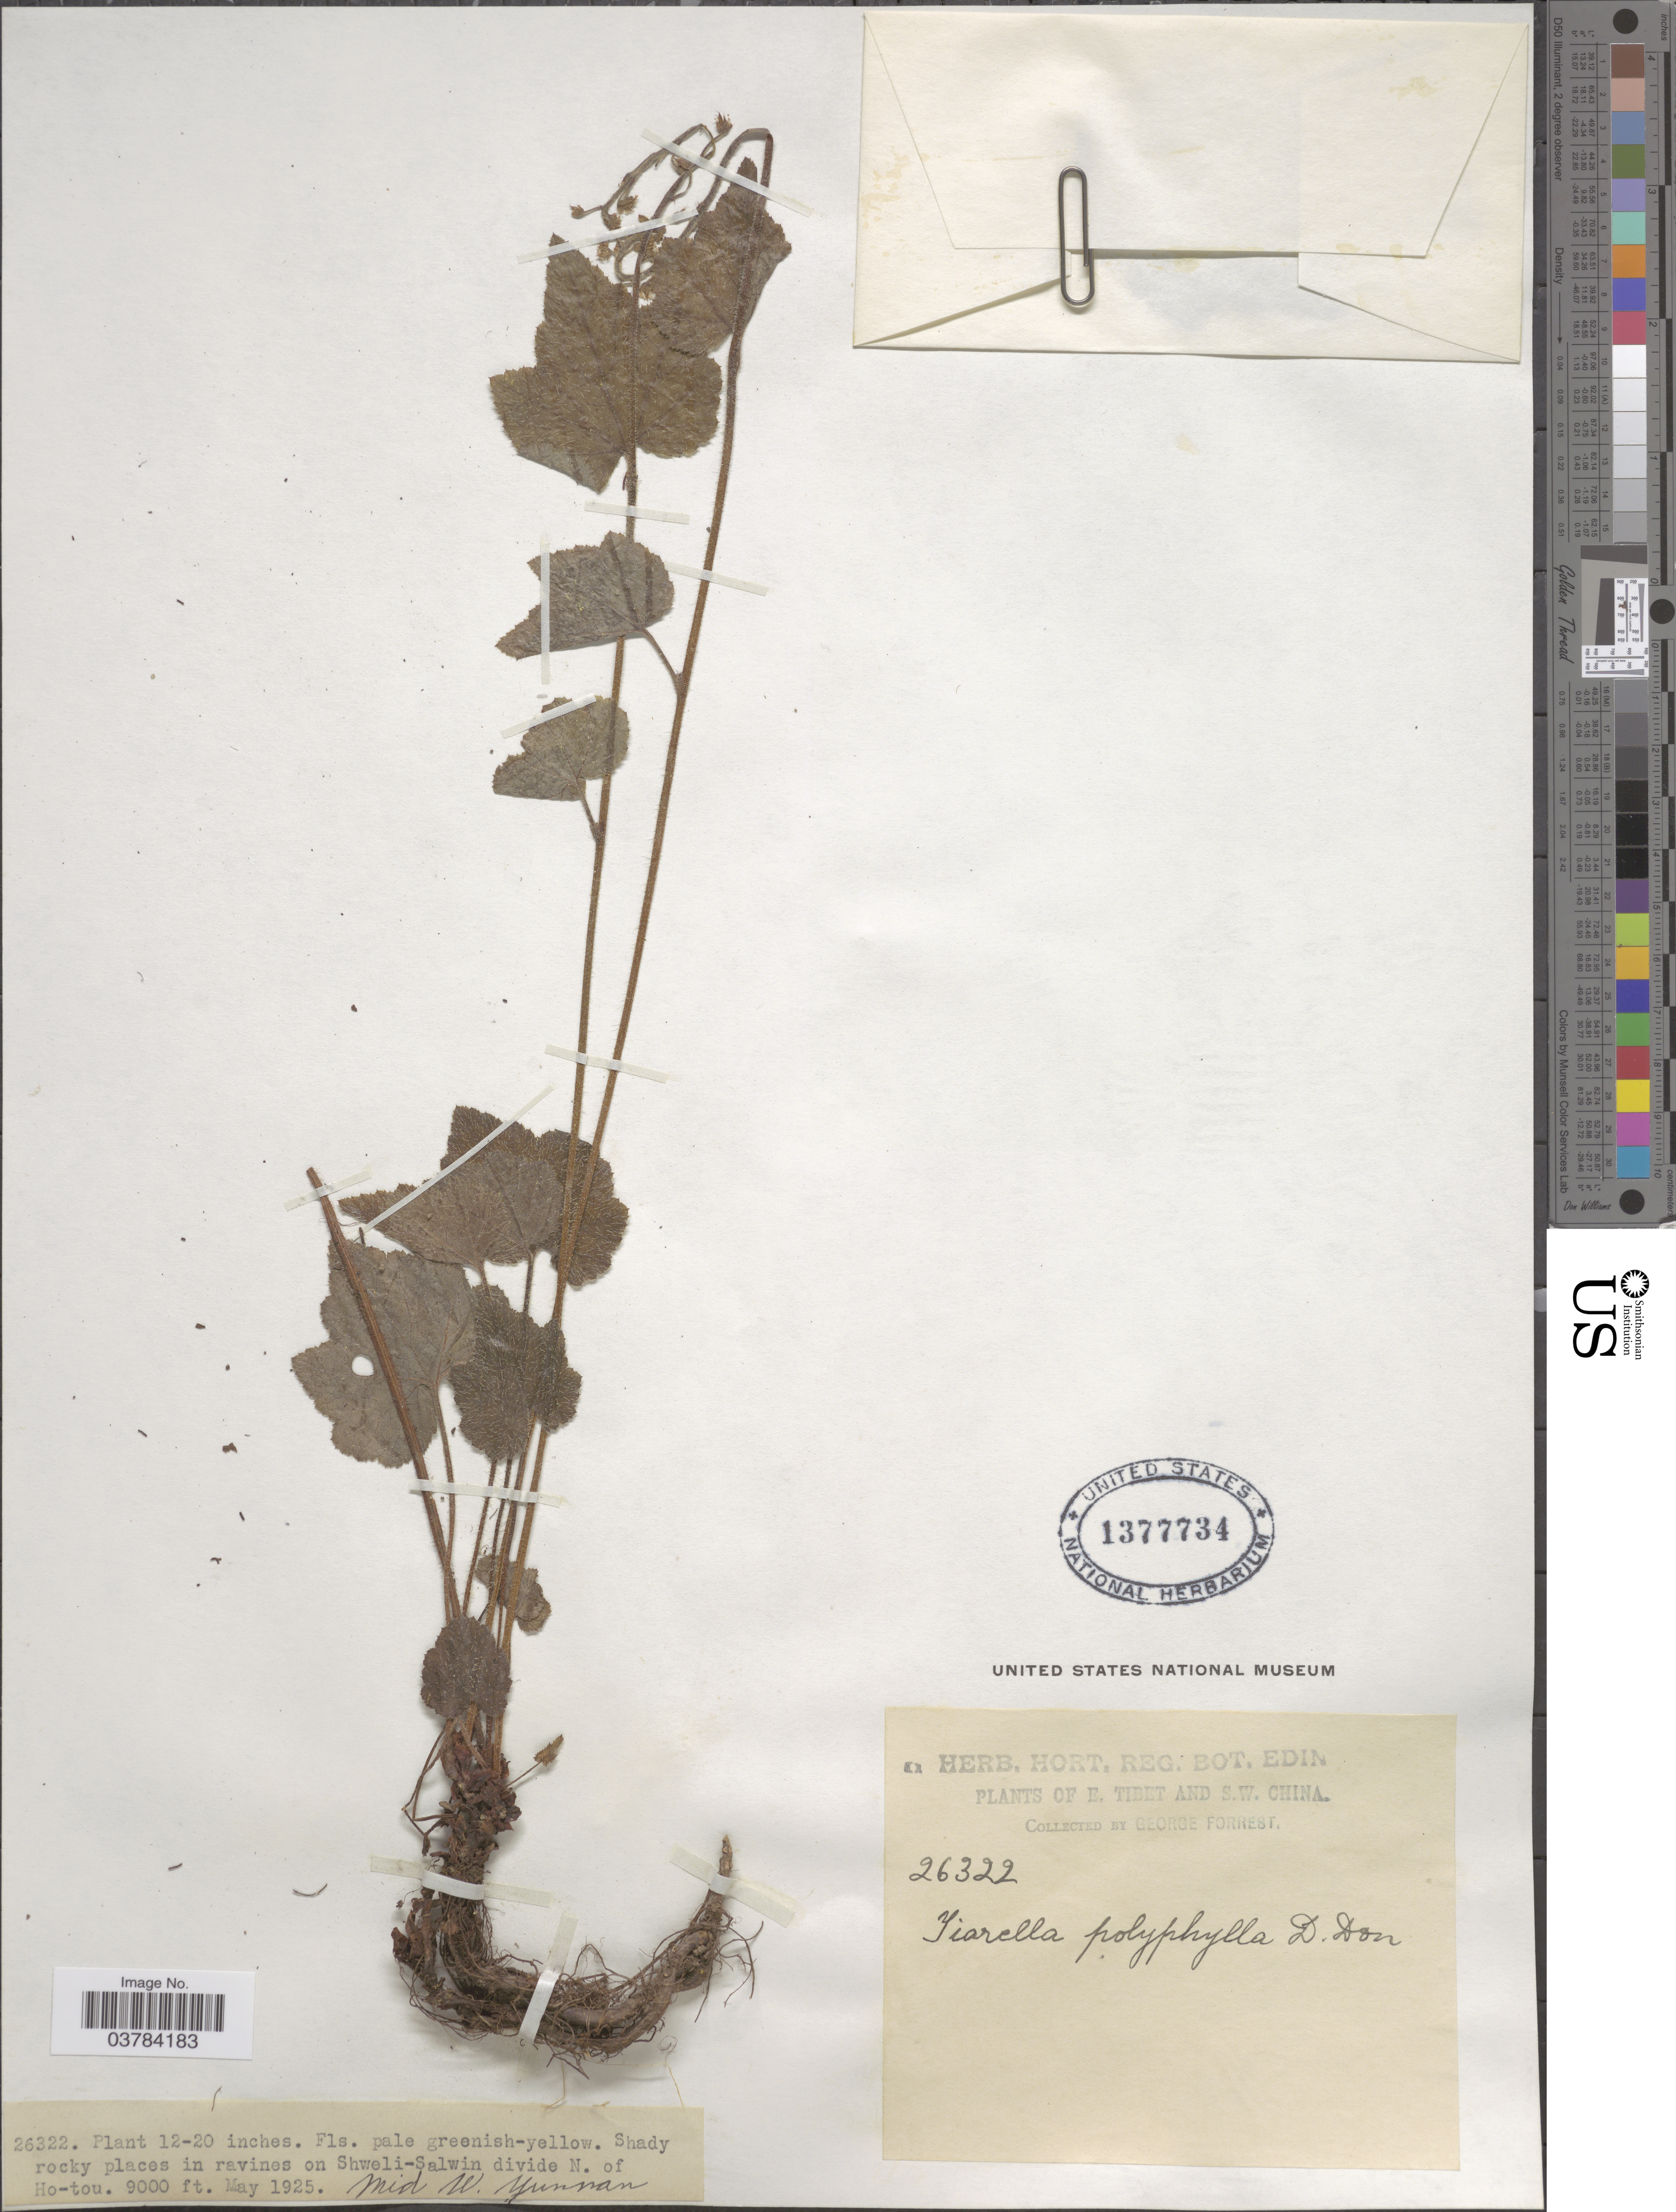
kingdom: Plantae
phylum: Tracheophyta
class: Magnoliopsida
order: Saxifragales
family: Saxifragaceae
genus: Tiarella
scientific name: Tiarella polyphylla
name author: D. Don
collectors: G. Forrest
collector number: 26322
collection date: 1925-05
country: China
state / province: Yunnan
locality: Shady rocky places in ravines on Shweli-Salwin divide N. of Ho-tou. Mid W. Yunnan.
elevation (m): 2743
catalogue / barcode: US 1377734